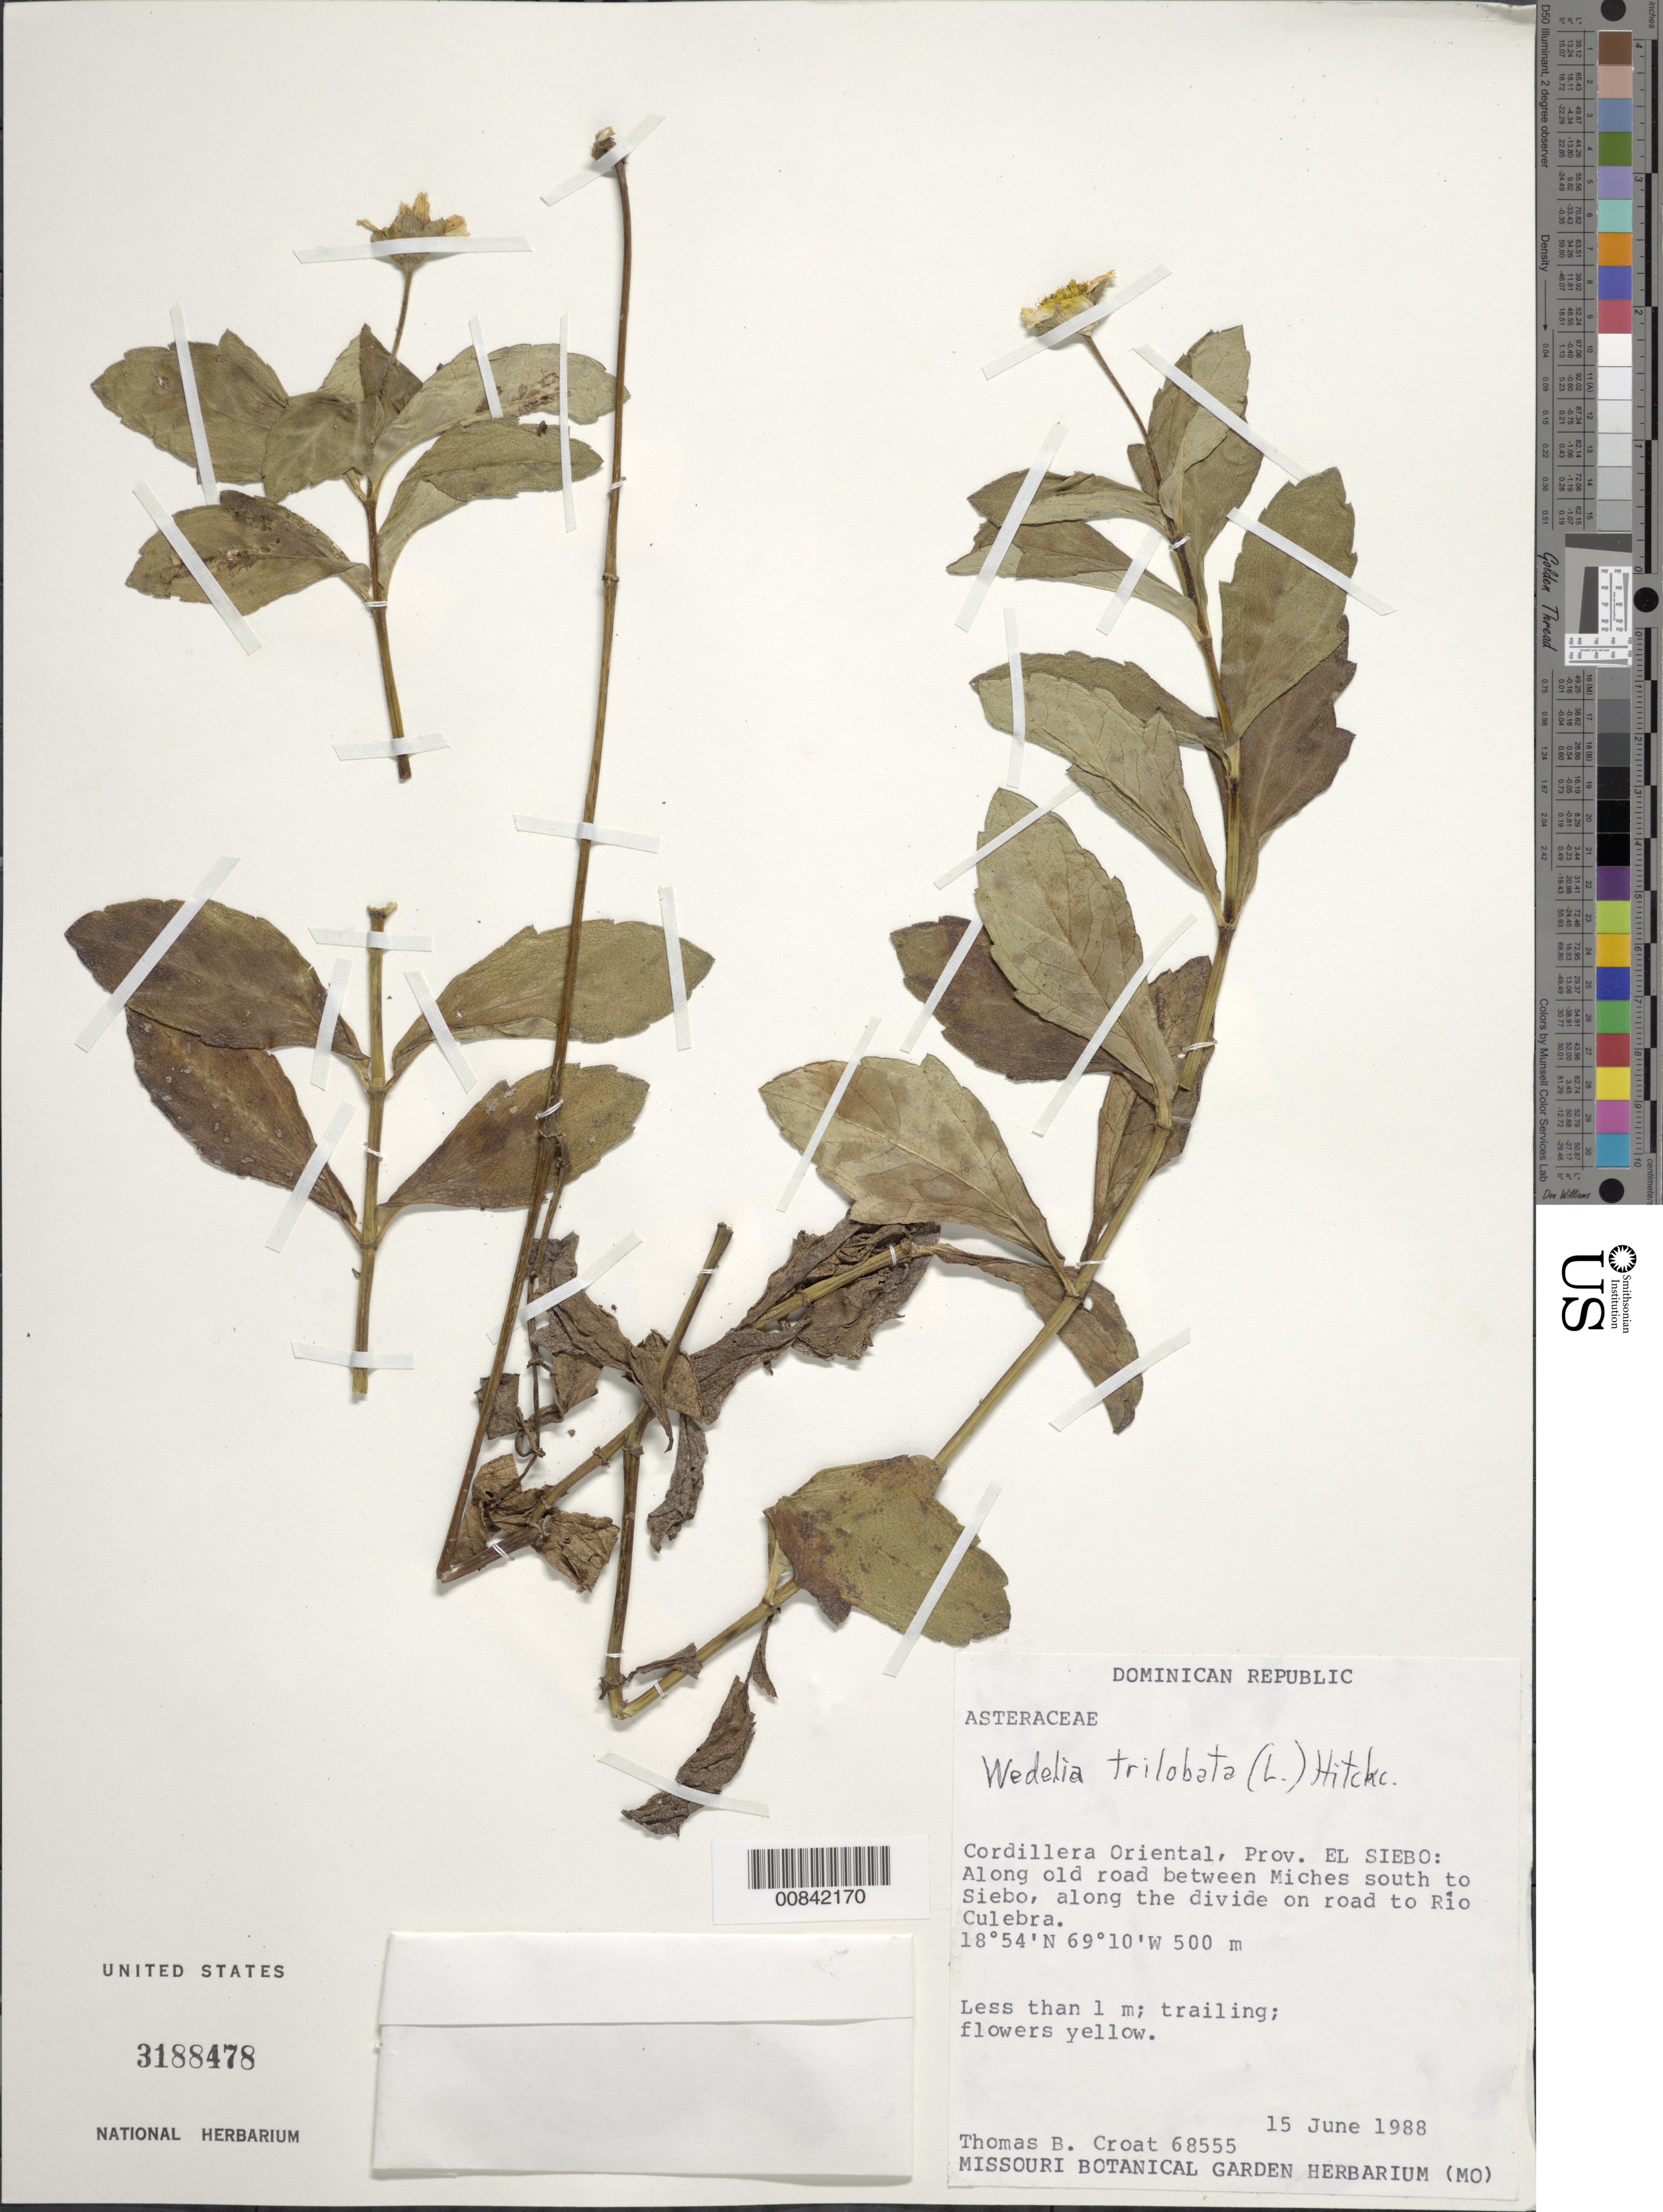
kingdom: Plantae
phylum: Tracheophyta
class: Magnoliopsida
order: Asterales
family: Asteraceae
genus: Sphagneticola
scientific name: Sphagneticola trilobata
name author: (L.) Pruski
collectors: T. B. Croat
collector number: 68555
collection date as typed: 15 Jun 1988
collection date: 1988-06-15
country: Dominican Republic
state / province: El Seibo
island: Hispaniola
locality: Cordillera Oriental, along old road between Miches south to Siebo, along the divide on road to Rio Culebra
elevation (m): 500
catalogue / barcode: US 3188478